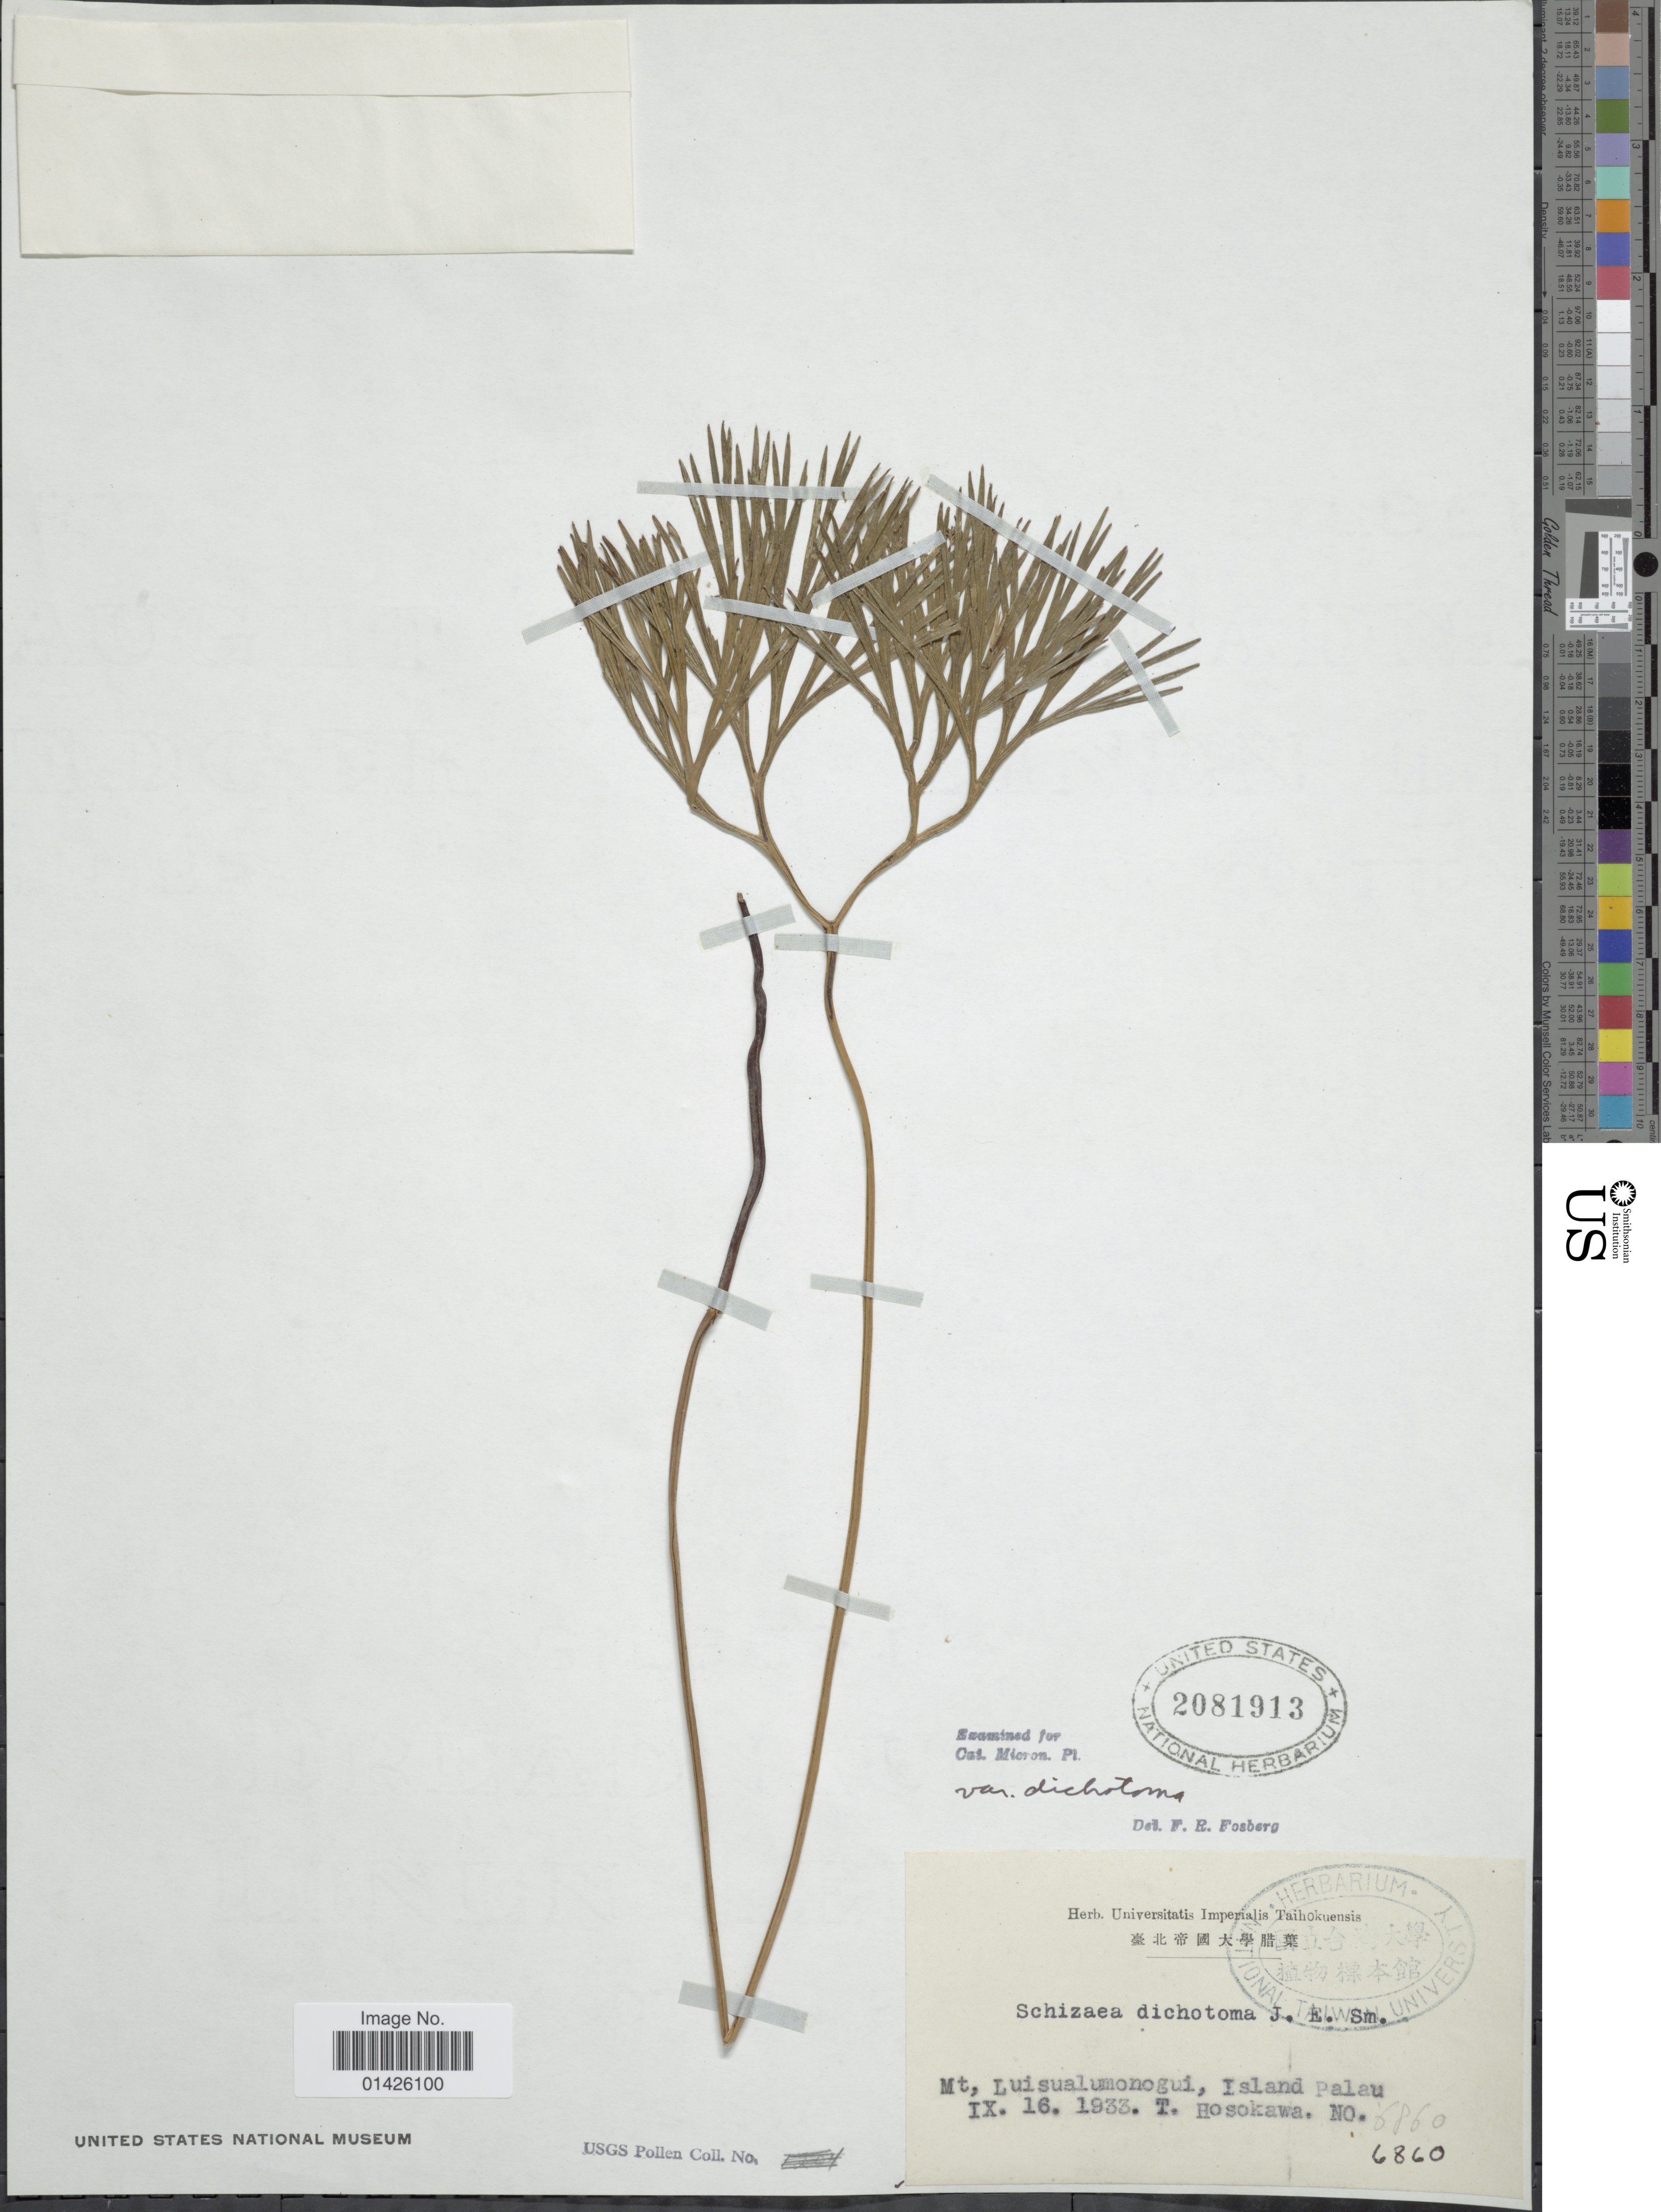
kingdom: Plantae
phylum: Tracheophyta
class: Polypodiopsida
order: Schizaeales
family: Schizaeaceae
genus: Schizaea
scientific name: Schizaea dichotoma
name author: (L.) J. Sm.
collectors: T. Hosokawa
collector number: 6860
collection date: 1933-09-16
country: Palau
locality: Mt Luisualumonogui, Island Palau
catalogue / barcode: US 2081919